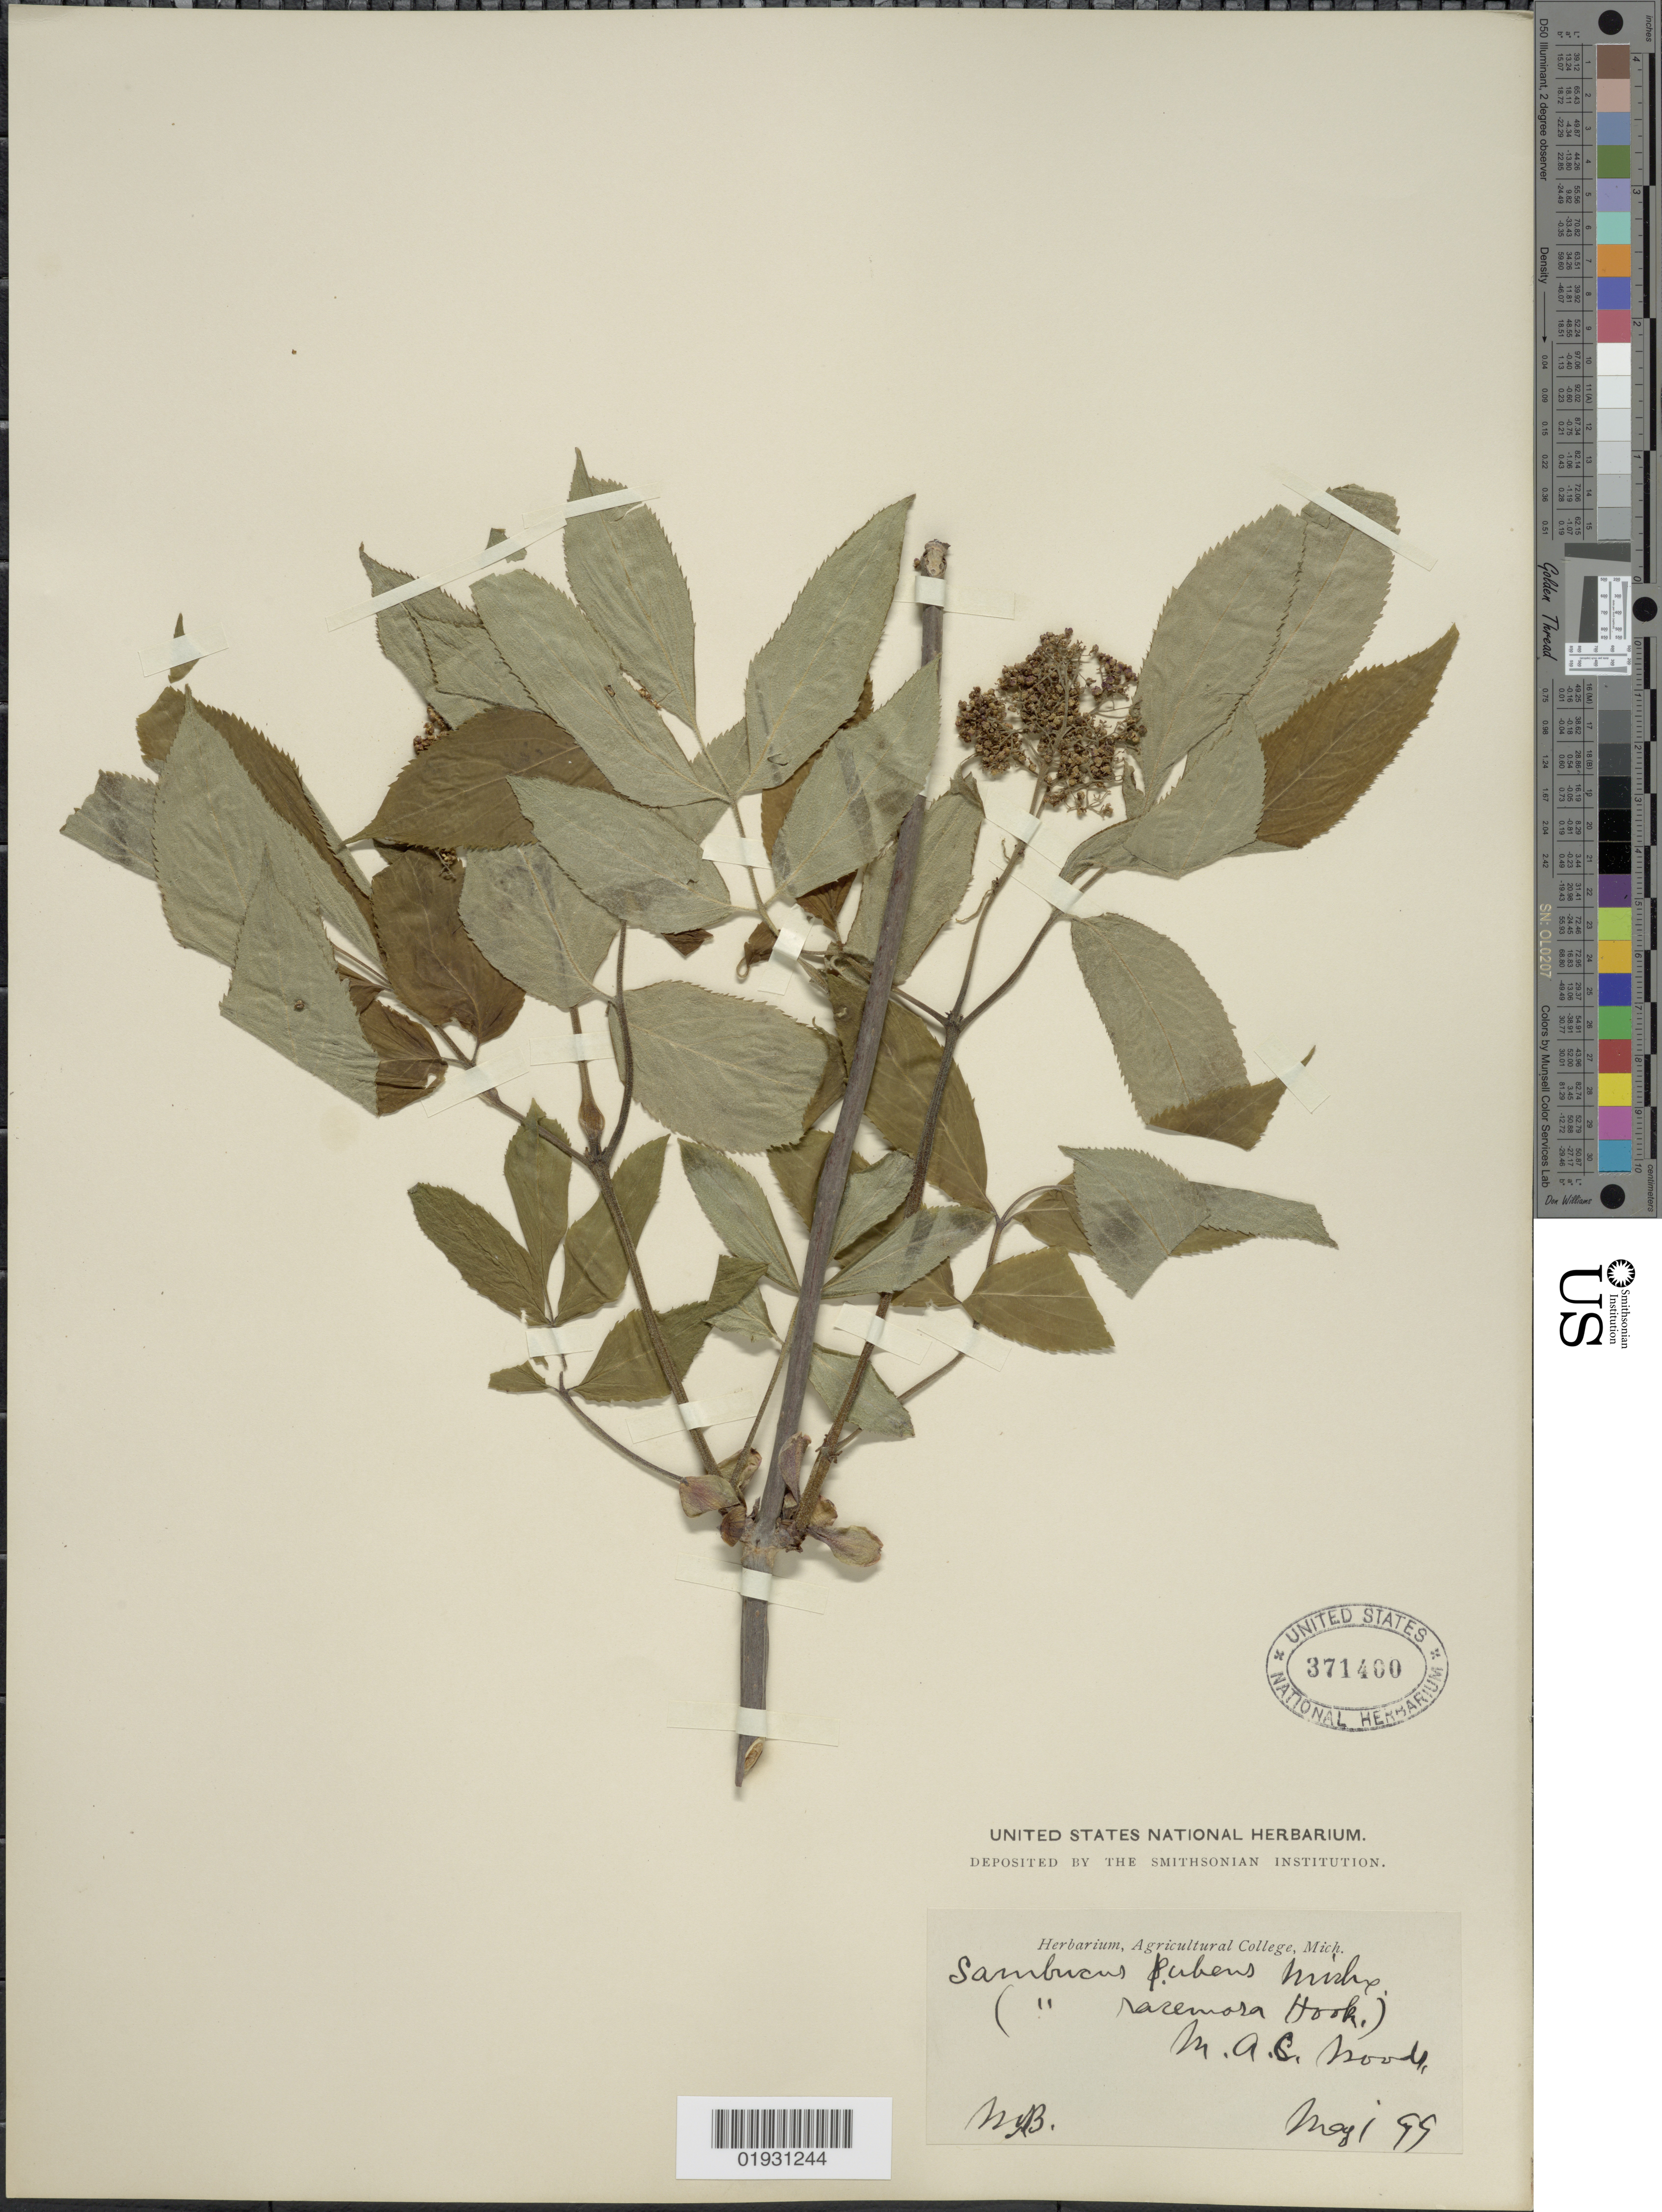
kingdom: Plantae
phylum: Tracheophyta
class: Magnoliopsida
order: Dipsacales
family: Viburnaceae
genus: Sambucus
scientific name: Sambucus racemosa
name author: L.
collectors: W.J.B.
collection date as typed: Transcribed d/m/y: 1/5/99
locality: M.A.C. woods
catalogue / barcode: US 371400